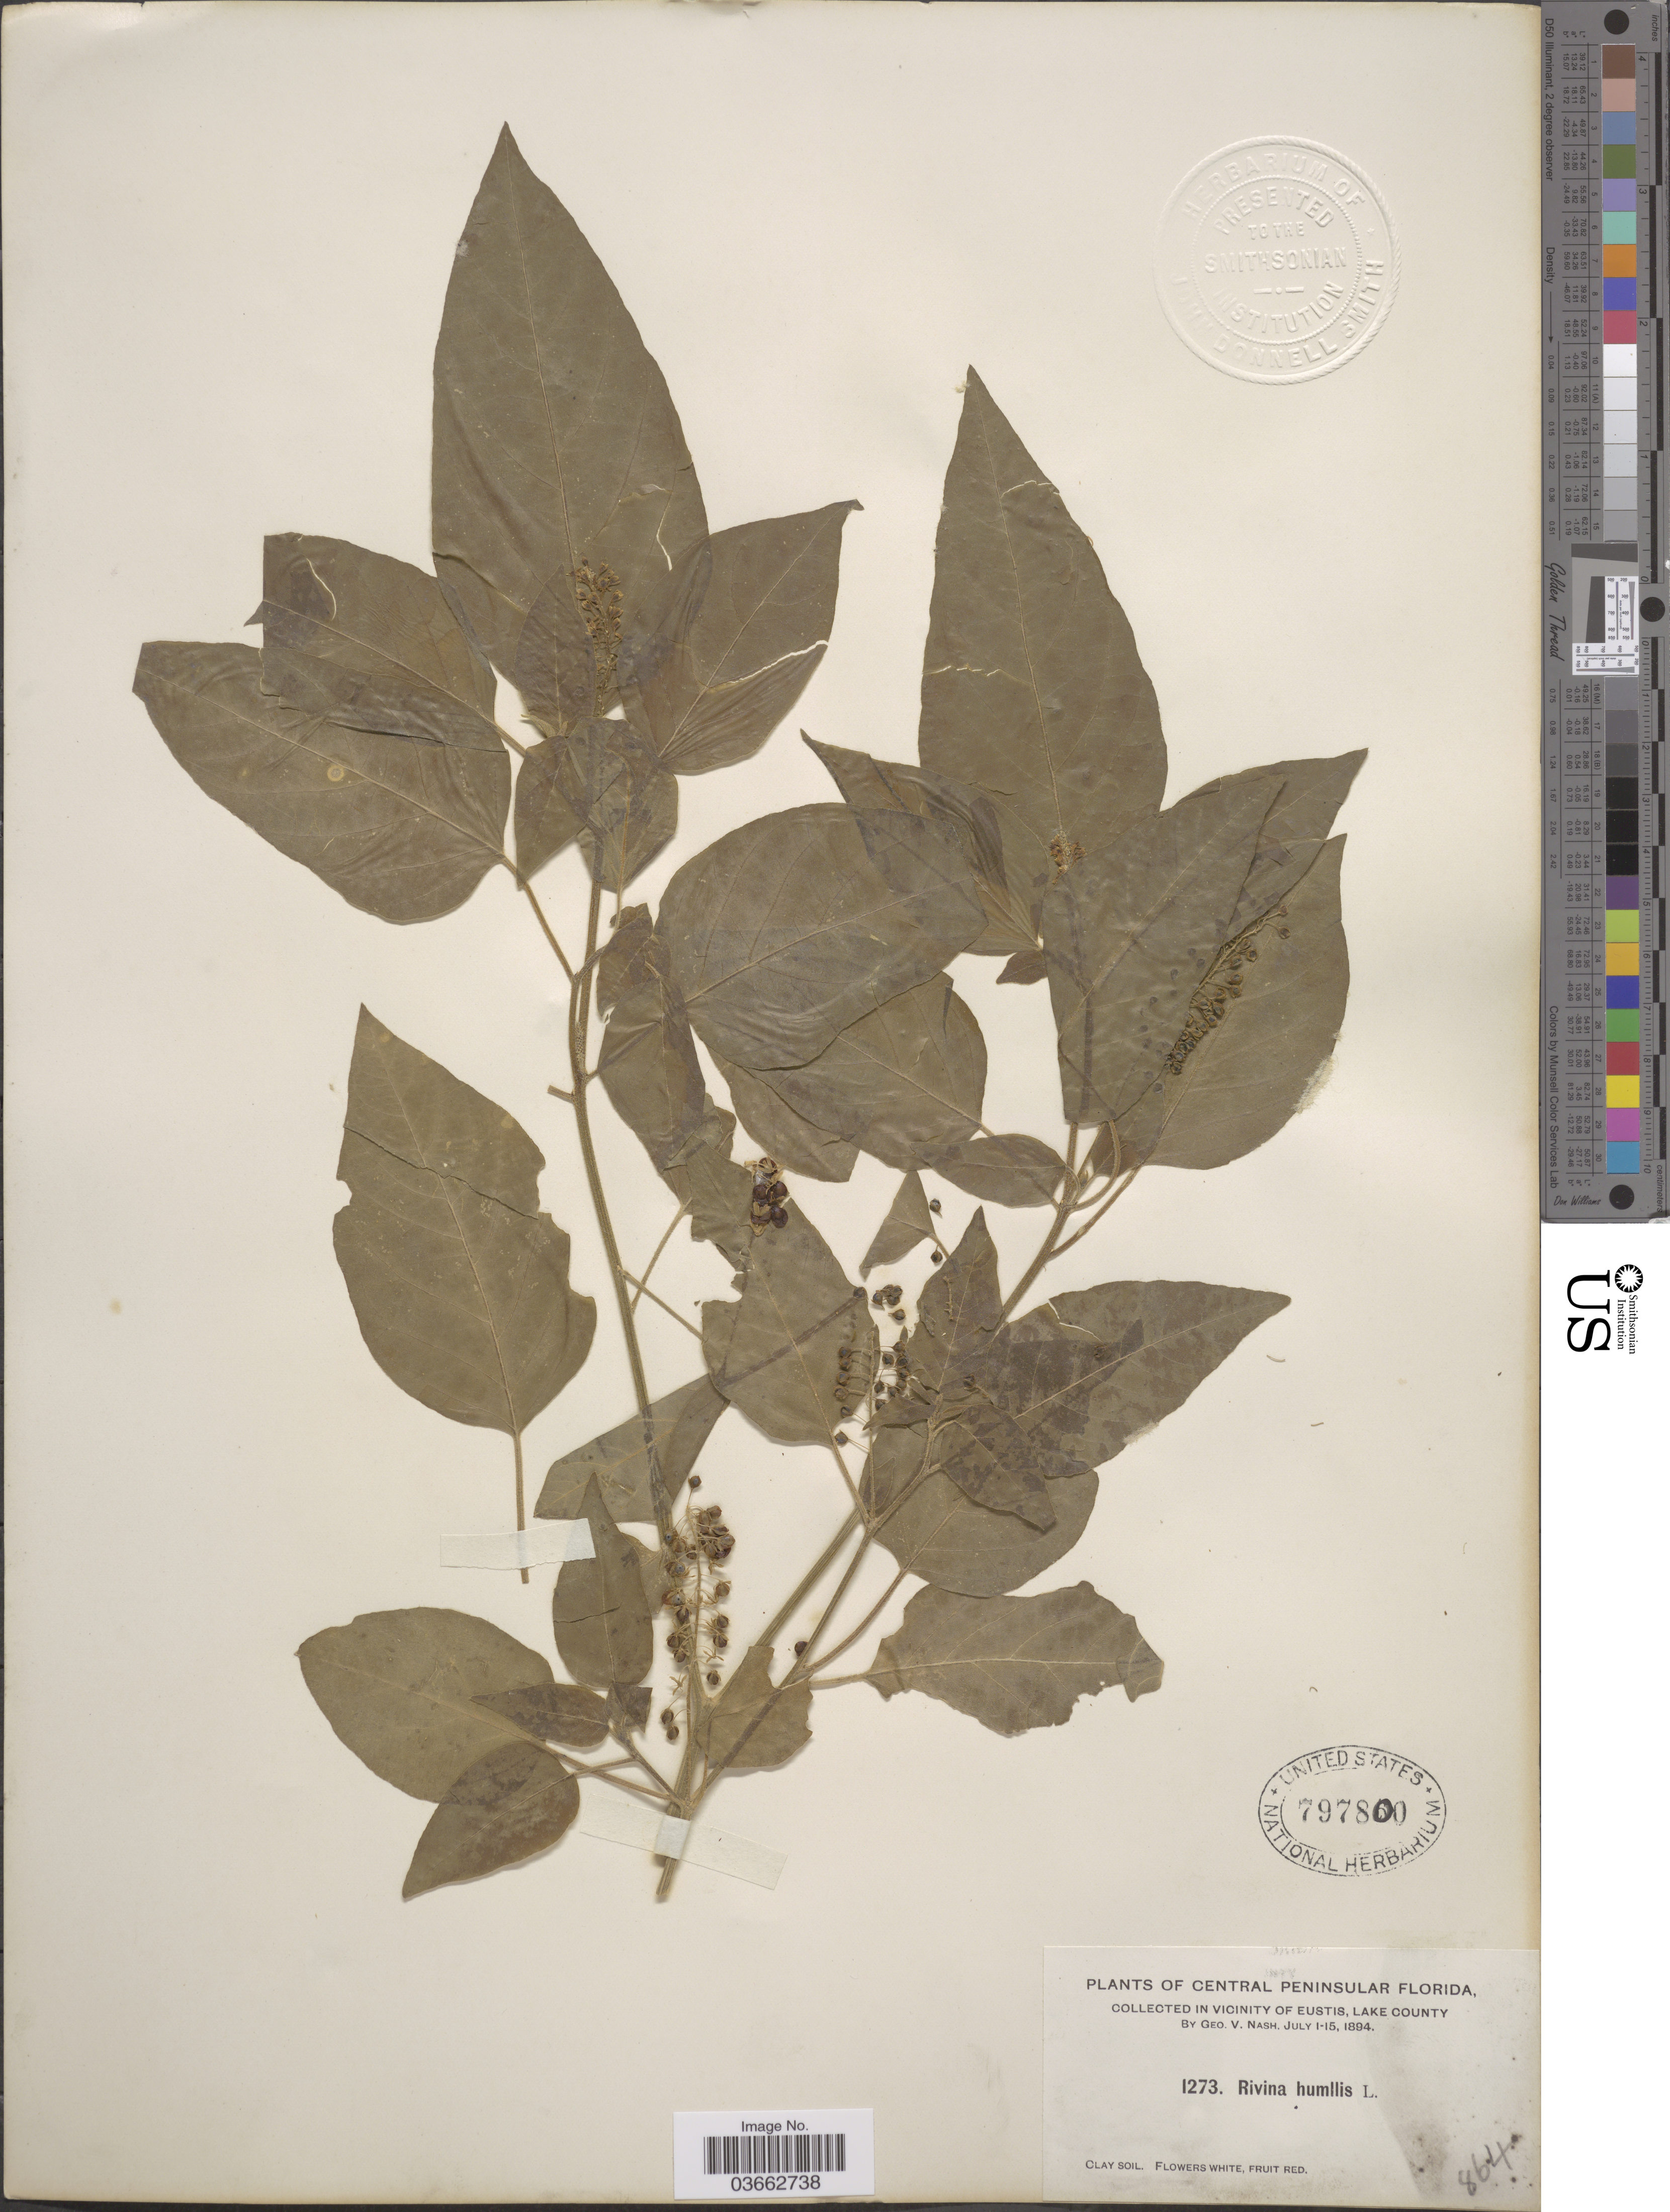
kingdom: Plantae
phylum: Tracheophyta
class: Magnoliopsida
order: Caryophyllales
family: Phytolaccaceae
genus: Rivina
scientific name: Rivina humilis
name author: L.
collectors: G. V. Nash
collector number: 1273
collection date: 1894-07-01/1894-07-15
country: United States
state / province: Florida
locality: Central Peninsular Florida. In vicinity of Eustis, Lake County.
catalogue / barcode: US 797800